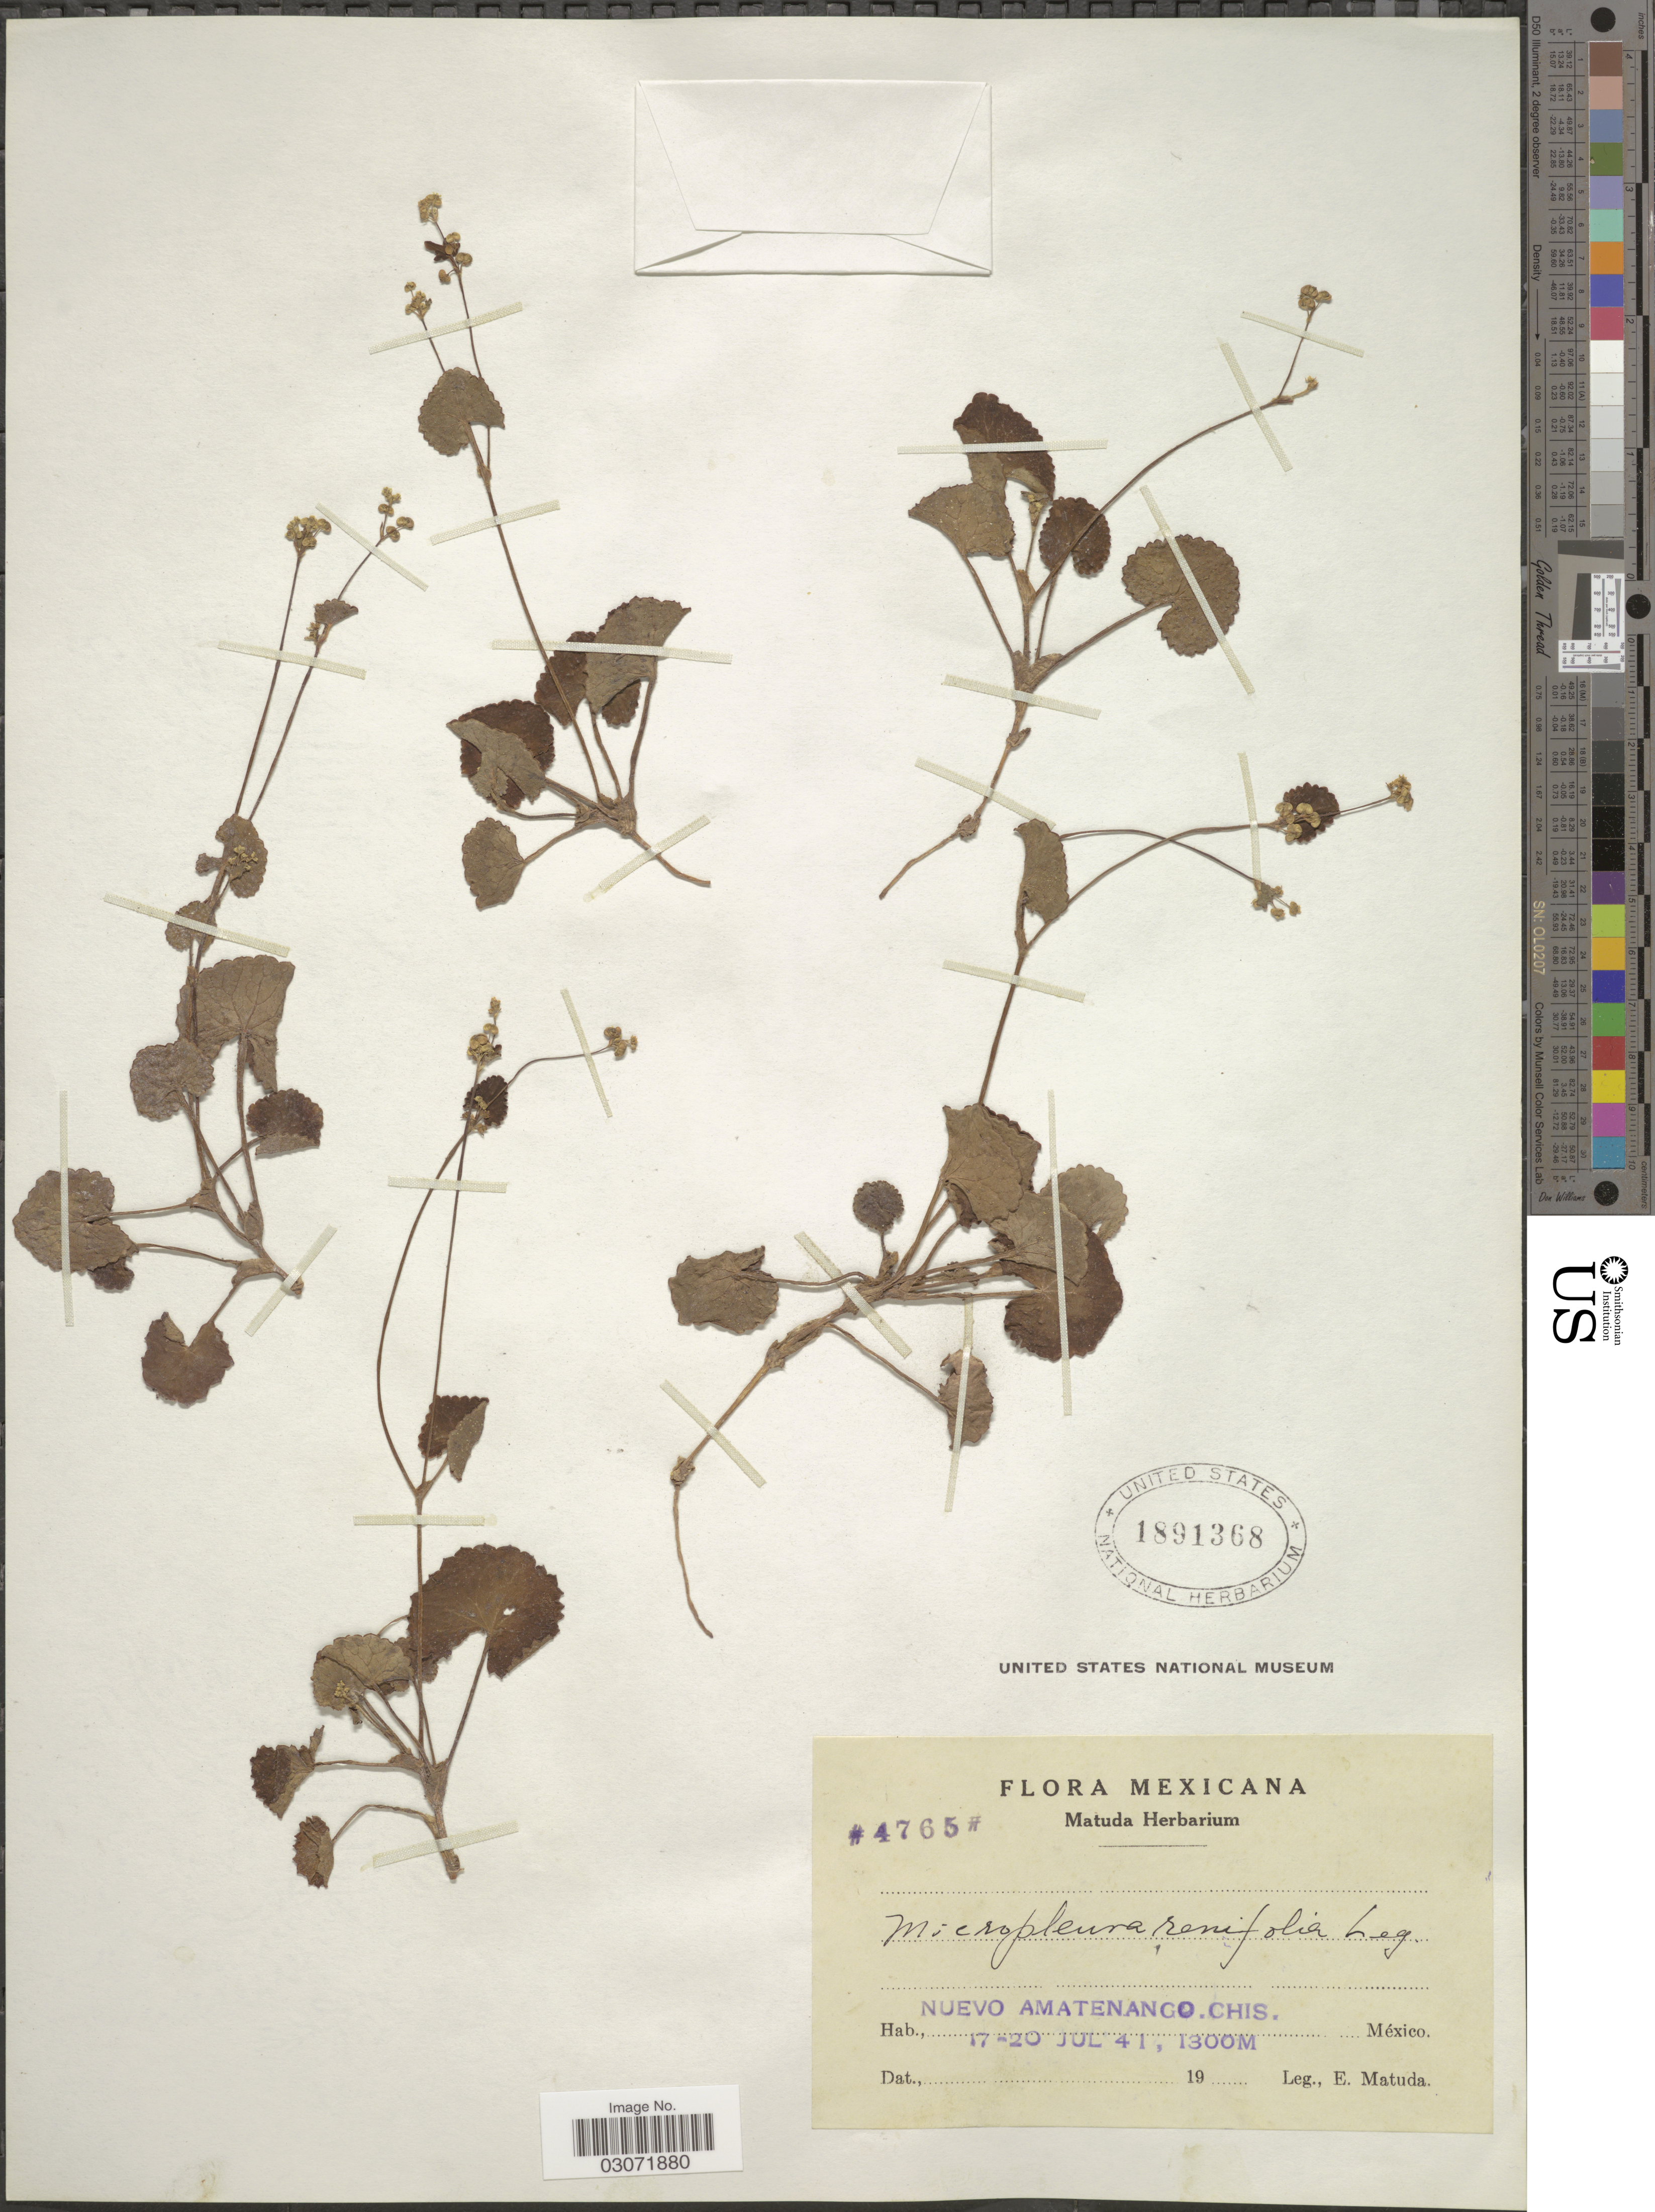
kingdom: Plantae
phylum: Tracheophyta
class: Magnoliopsida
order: Apiales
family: Apiaceae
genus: Micropleura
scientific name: Micropleura renifolia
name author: Lag.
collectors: E. Matuda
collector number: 4765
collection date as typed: Transcribed d/m/y: 17/7/41 to 20/7/41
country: Mexico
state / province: Chiapas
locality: Nuevo Amatenango.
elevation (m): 1300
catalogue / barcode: US 1891368